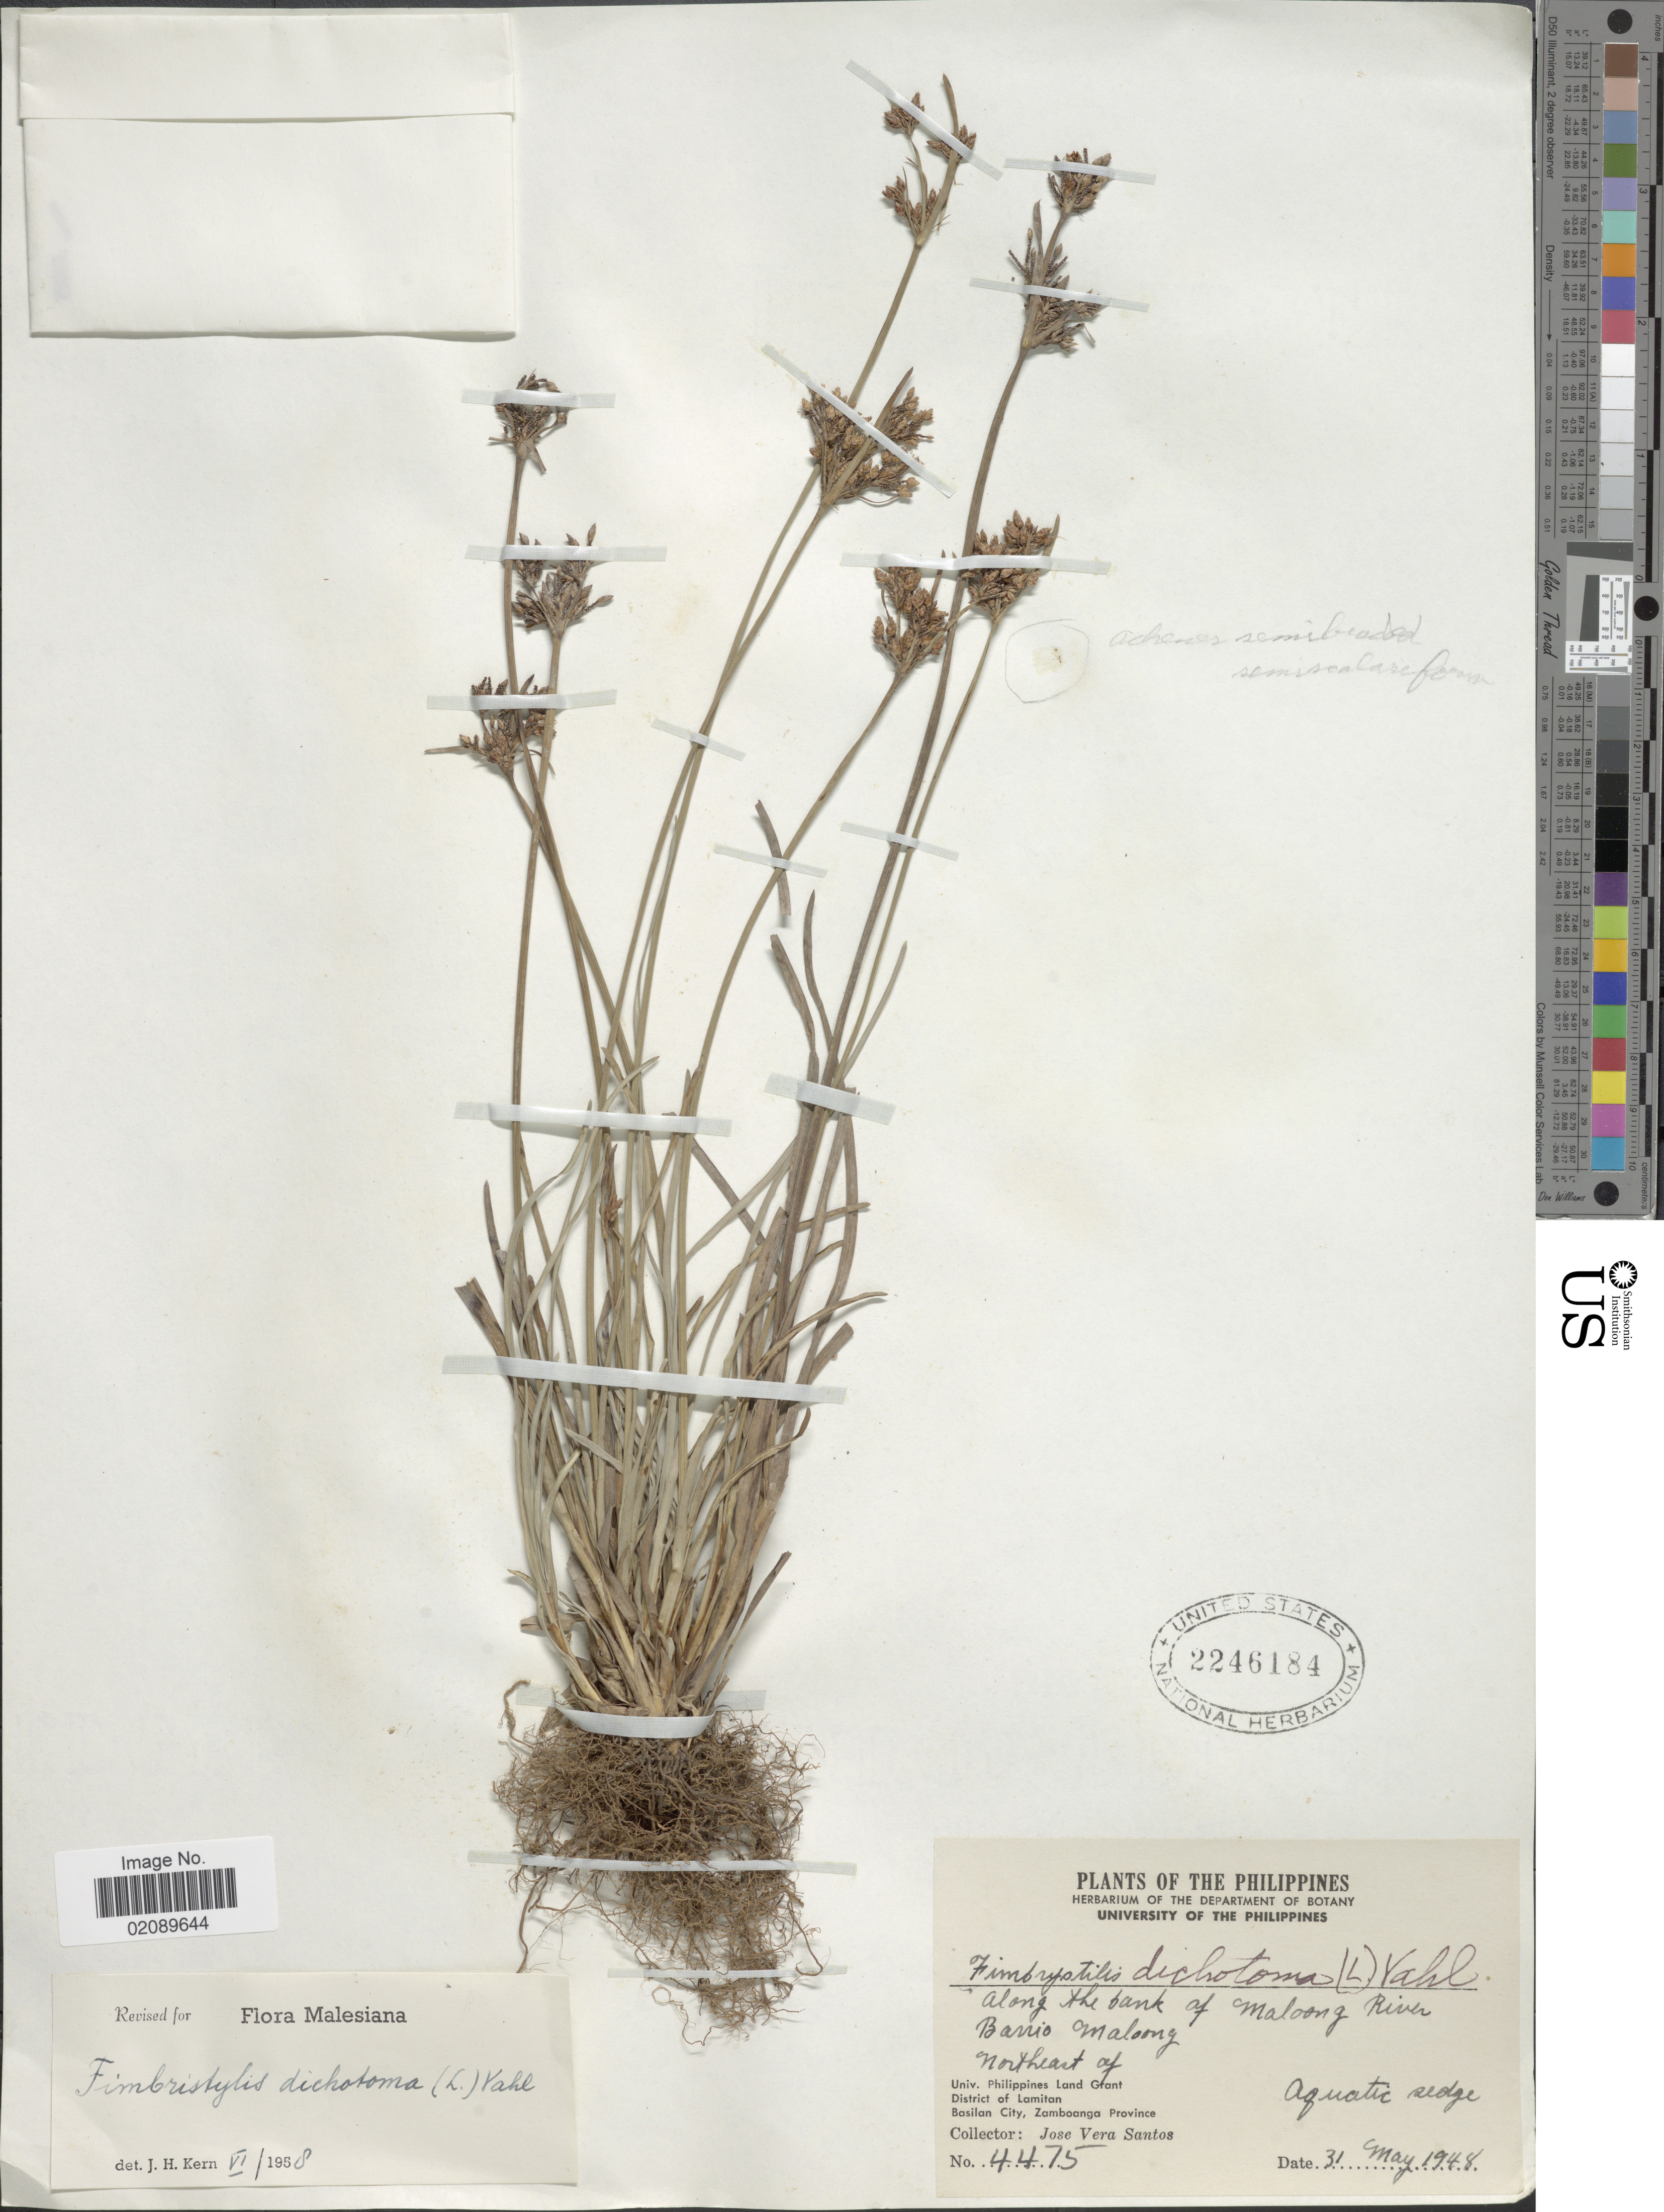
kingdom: Plantae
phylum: Tracheophyta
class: Liliopsida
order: Poales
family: Cyperaceae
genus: Fimbristylis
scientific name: Fimbristylis dichotoma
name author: (L.) Vahl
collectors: J. Santos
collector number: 4475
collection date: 1948-05-31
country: Philippines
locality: Along the bank of Maloong River, Barrio Maloong, northeast of Univ. Philippines Land Grant, District of Lamitan, Basilan City, Zamboanga Province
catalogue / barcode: US 2246184